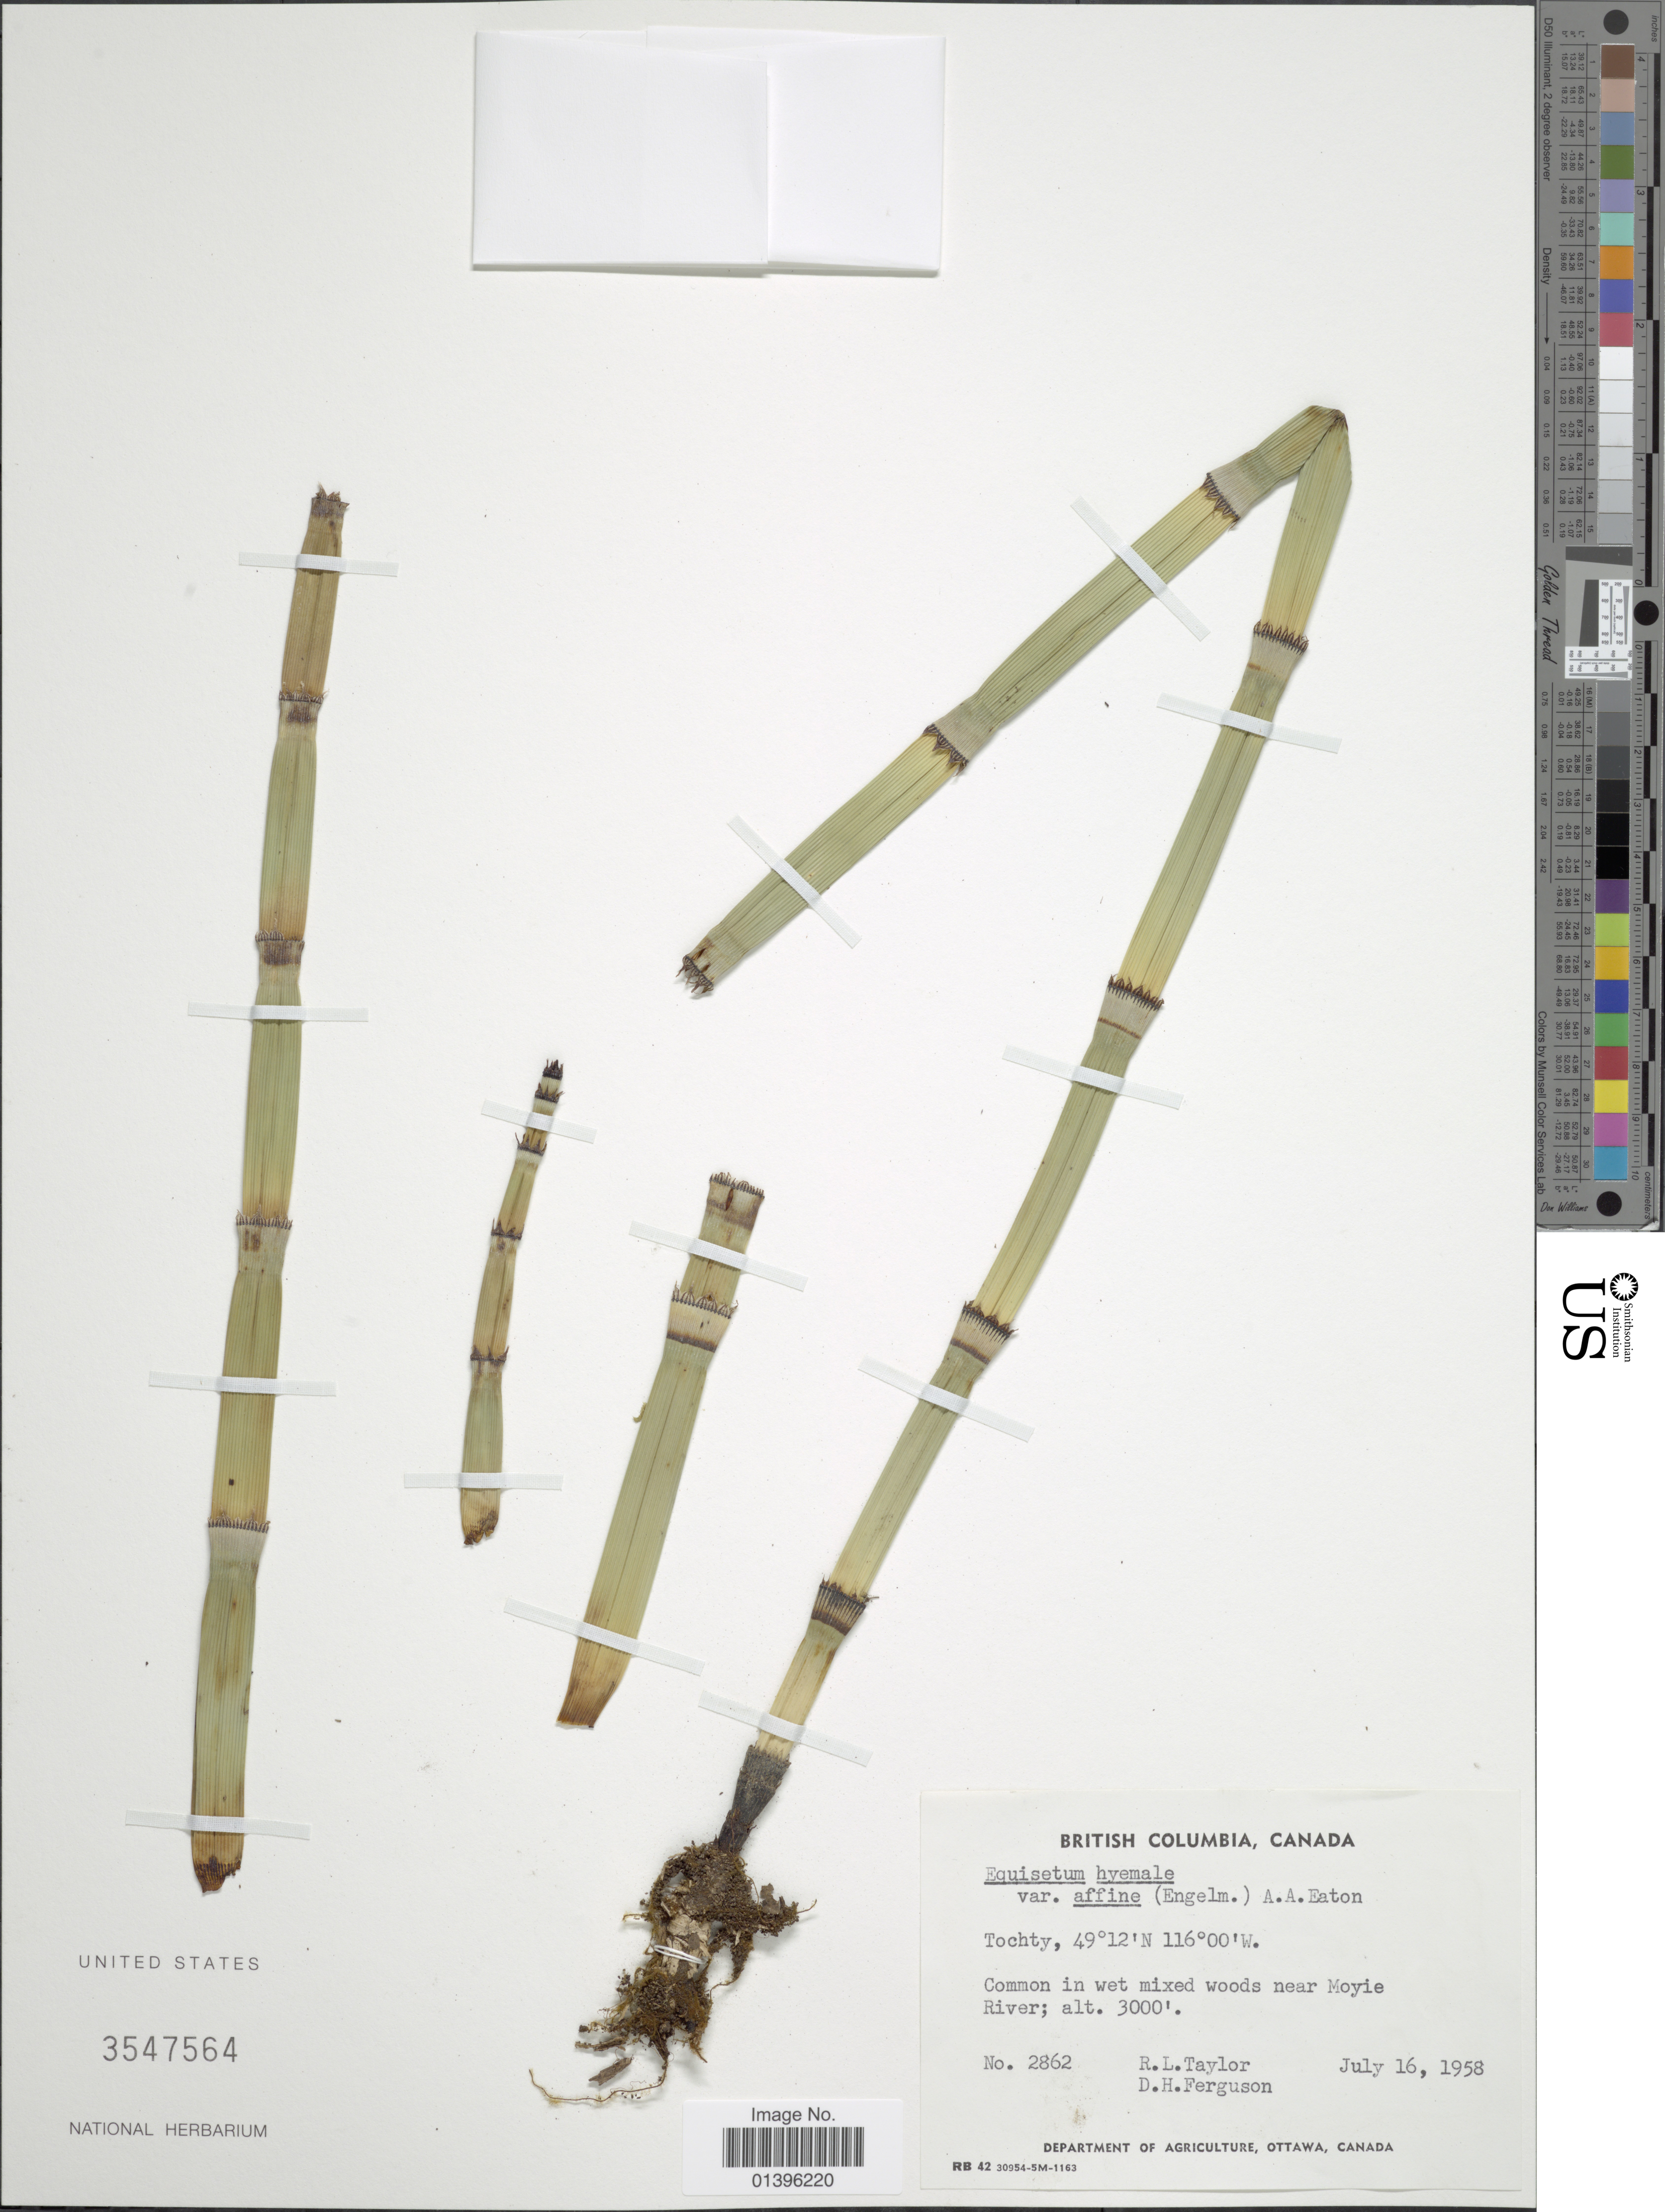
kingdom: Plantae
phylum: Tracheophyta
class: Polypodiopsida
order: Equisetales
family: Equisetaceae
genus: Equisetum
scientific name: Equisetum hyemale var. affine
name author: (Engelm.) A.A. Eaton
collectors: R. Taylor & D. Ferguson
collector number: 2862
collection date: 1958-07-16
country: Canada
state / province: British Columbia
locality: Tochty, common in wet mixed woods near Moyie River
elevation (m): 914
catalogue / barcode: US 3547564